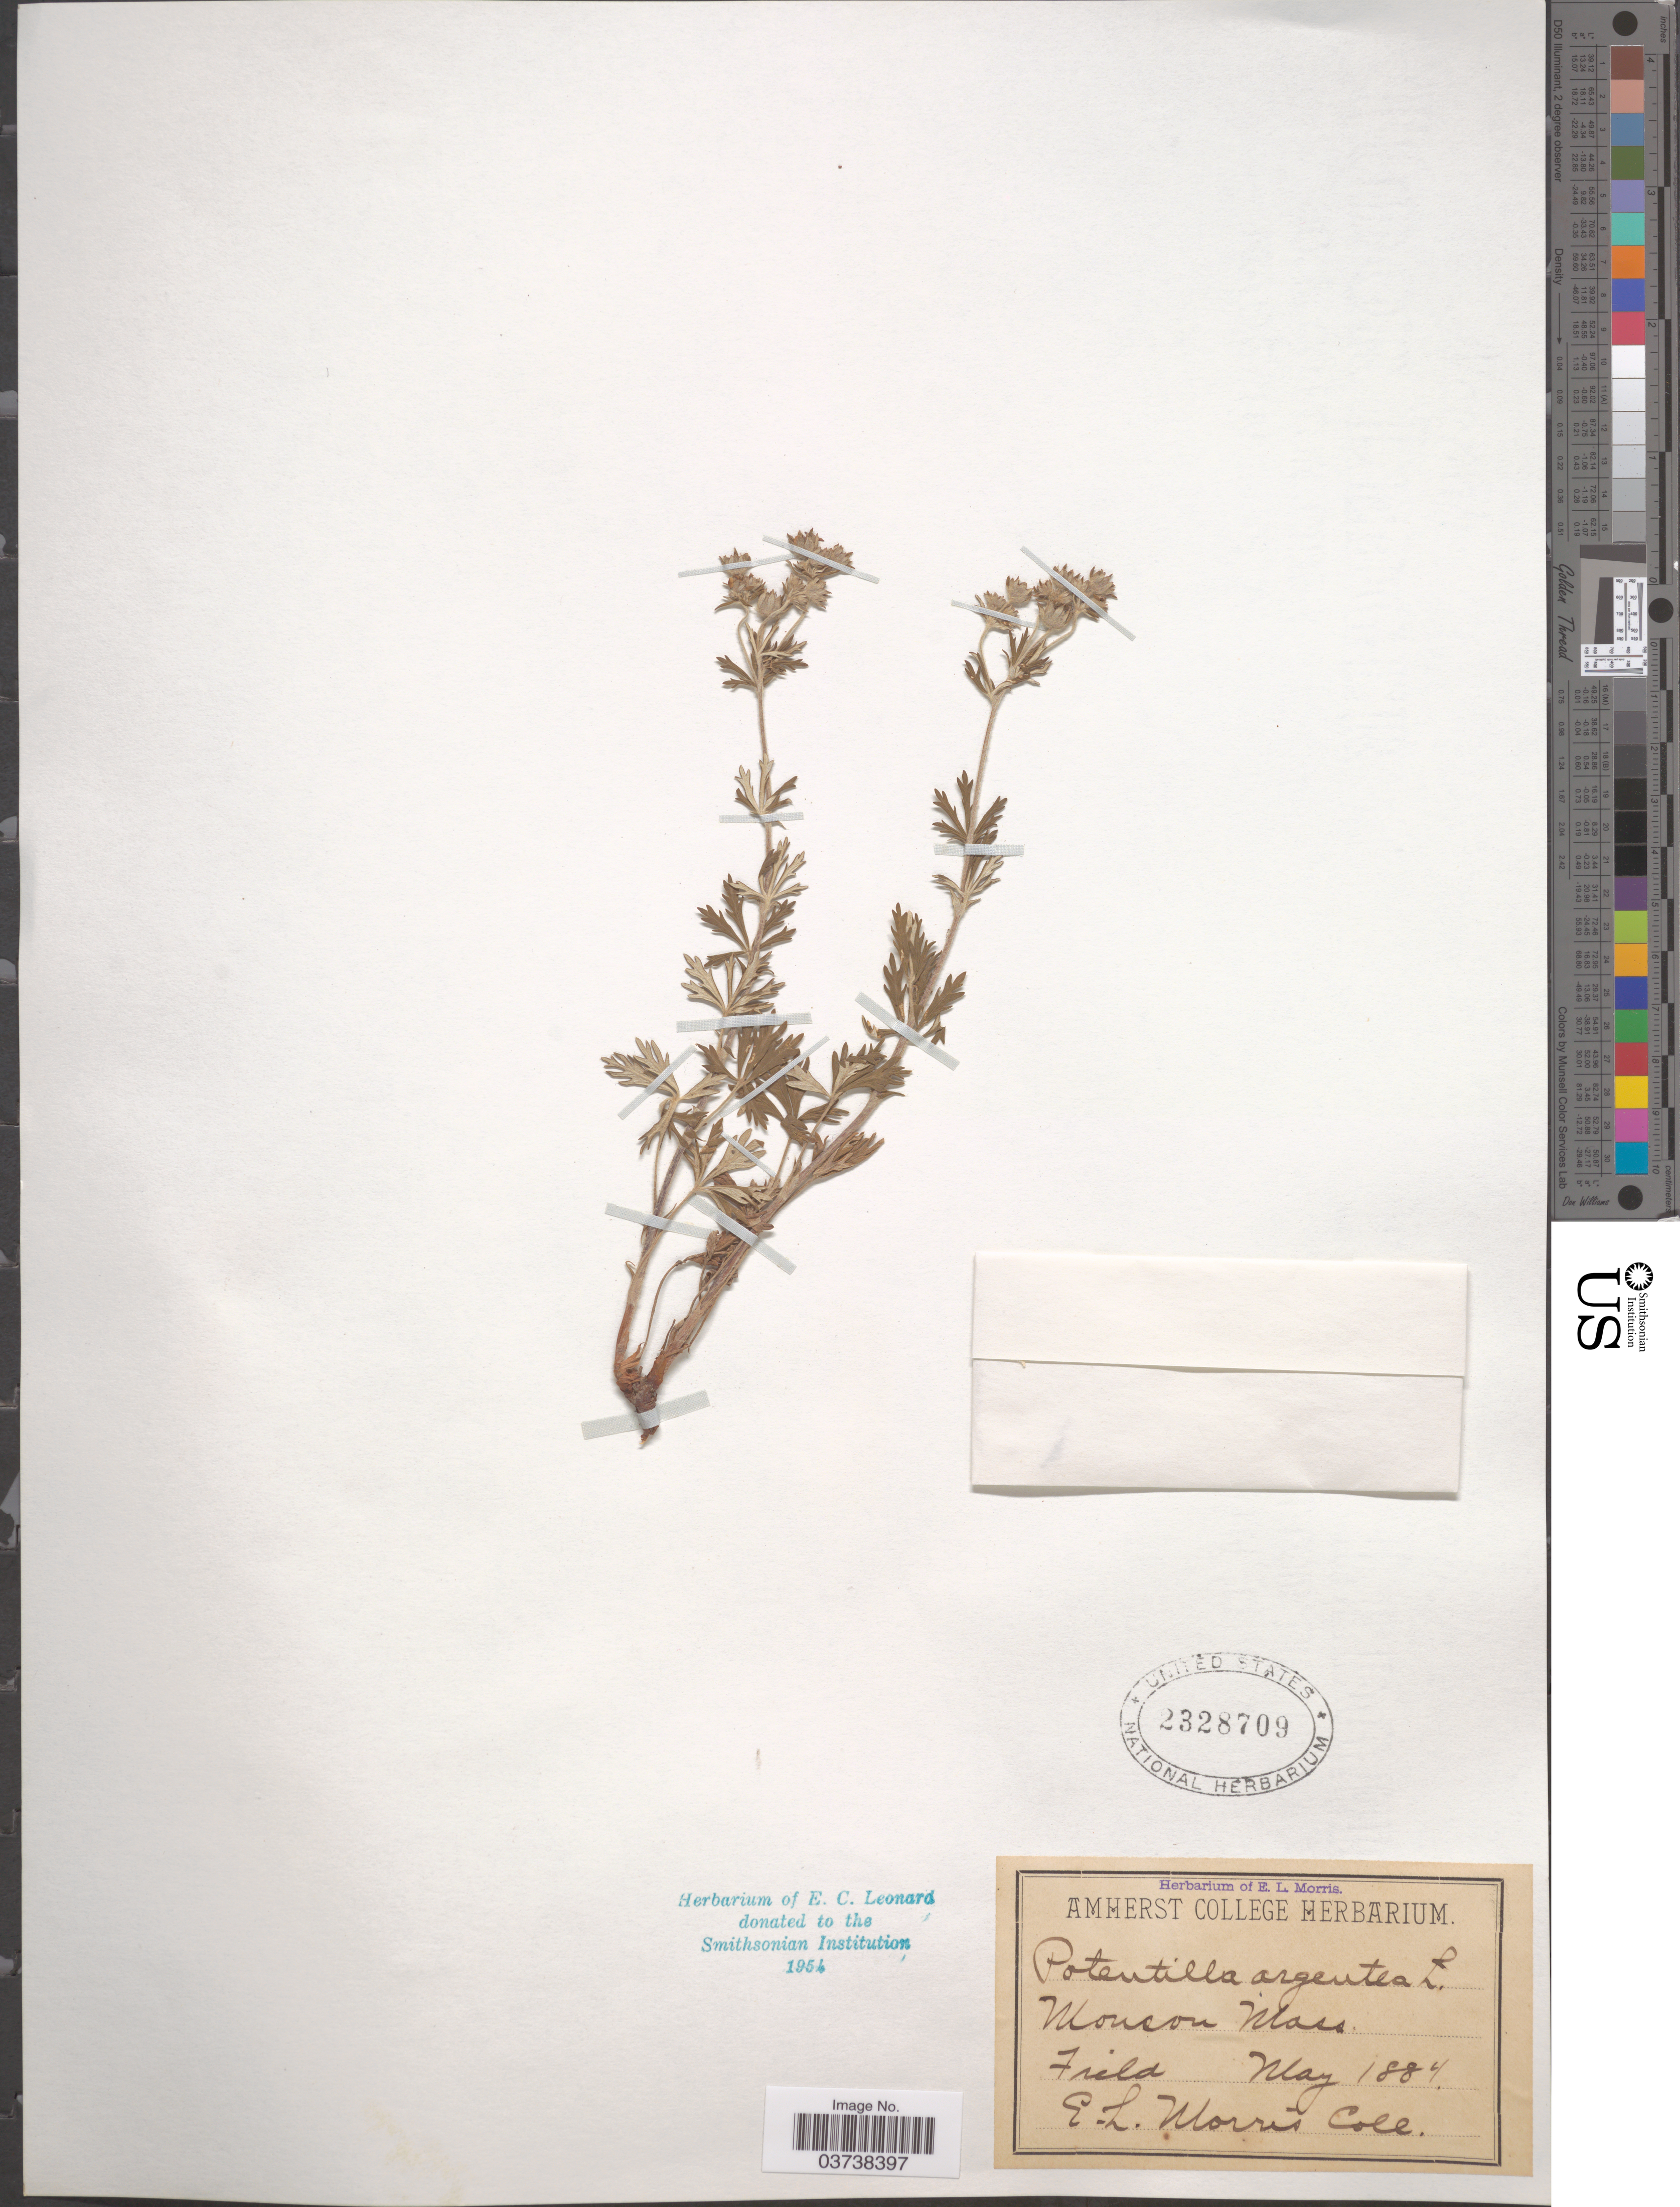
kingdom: Plantae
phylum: Tracheophyta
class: Magnoliopsida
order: Rosales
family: Rosaceae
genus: Potentilla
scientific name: Potentilla argentea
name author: L.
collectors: E. Morris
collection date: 1884-05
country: United States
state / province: Massachusetts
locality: Monson.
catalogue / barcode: US 2328709